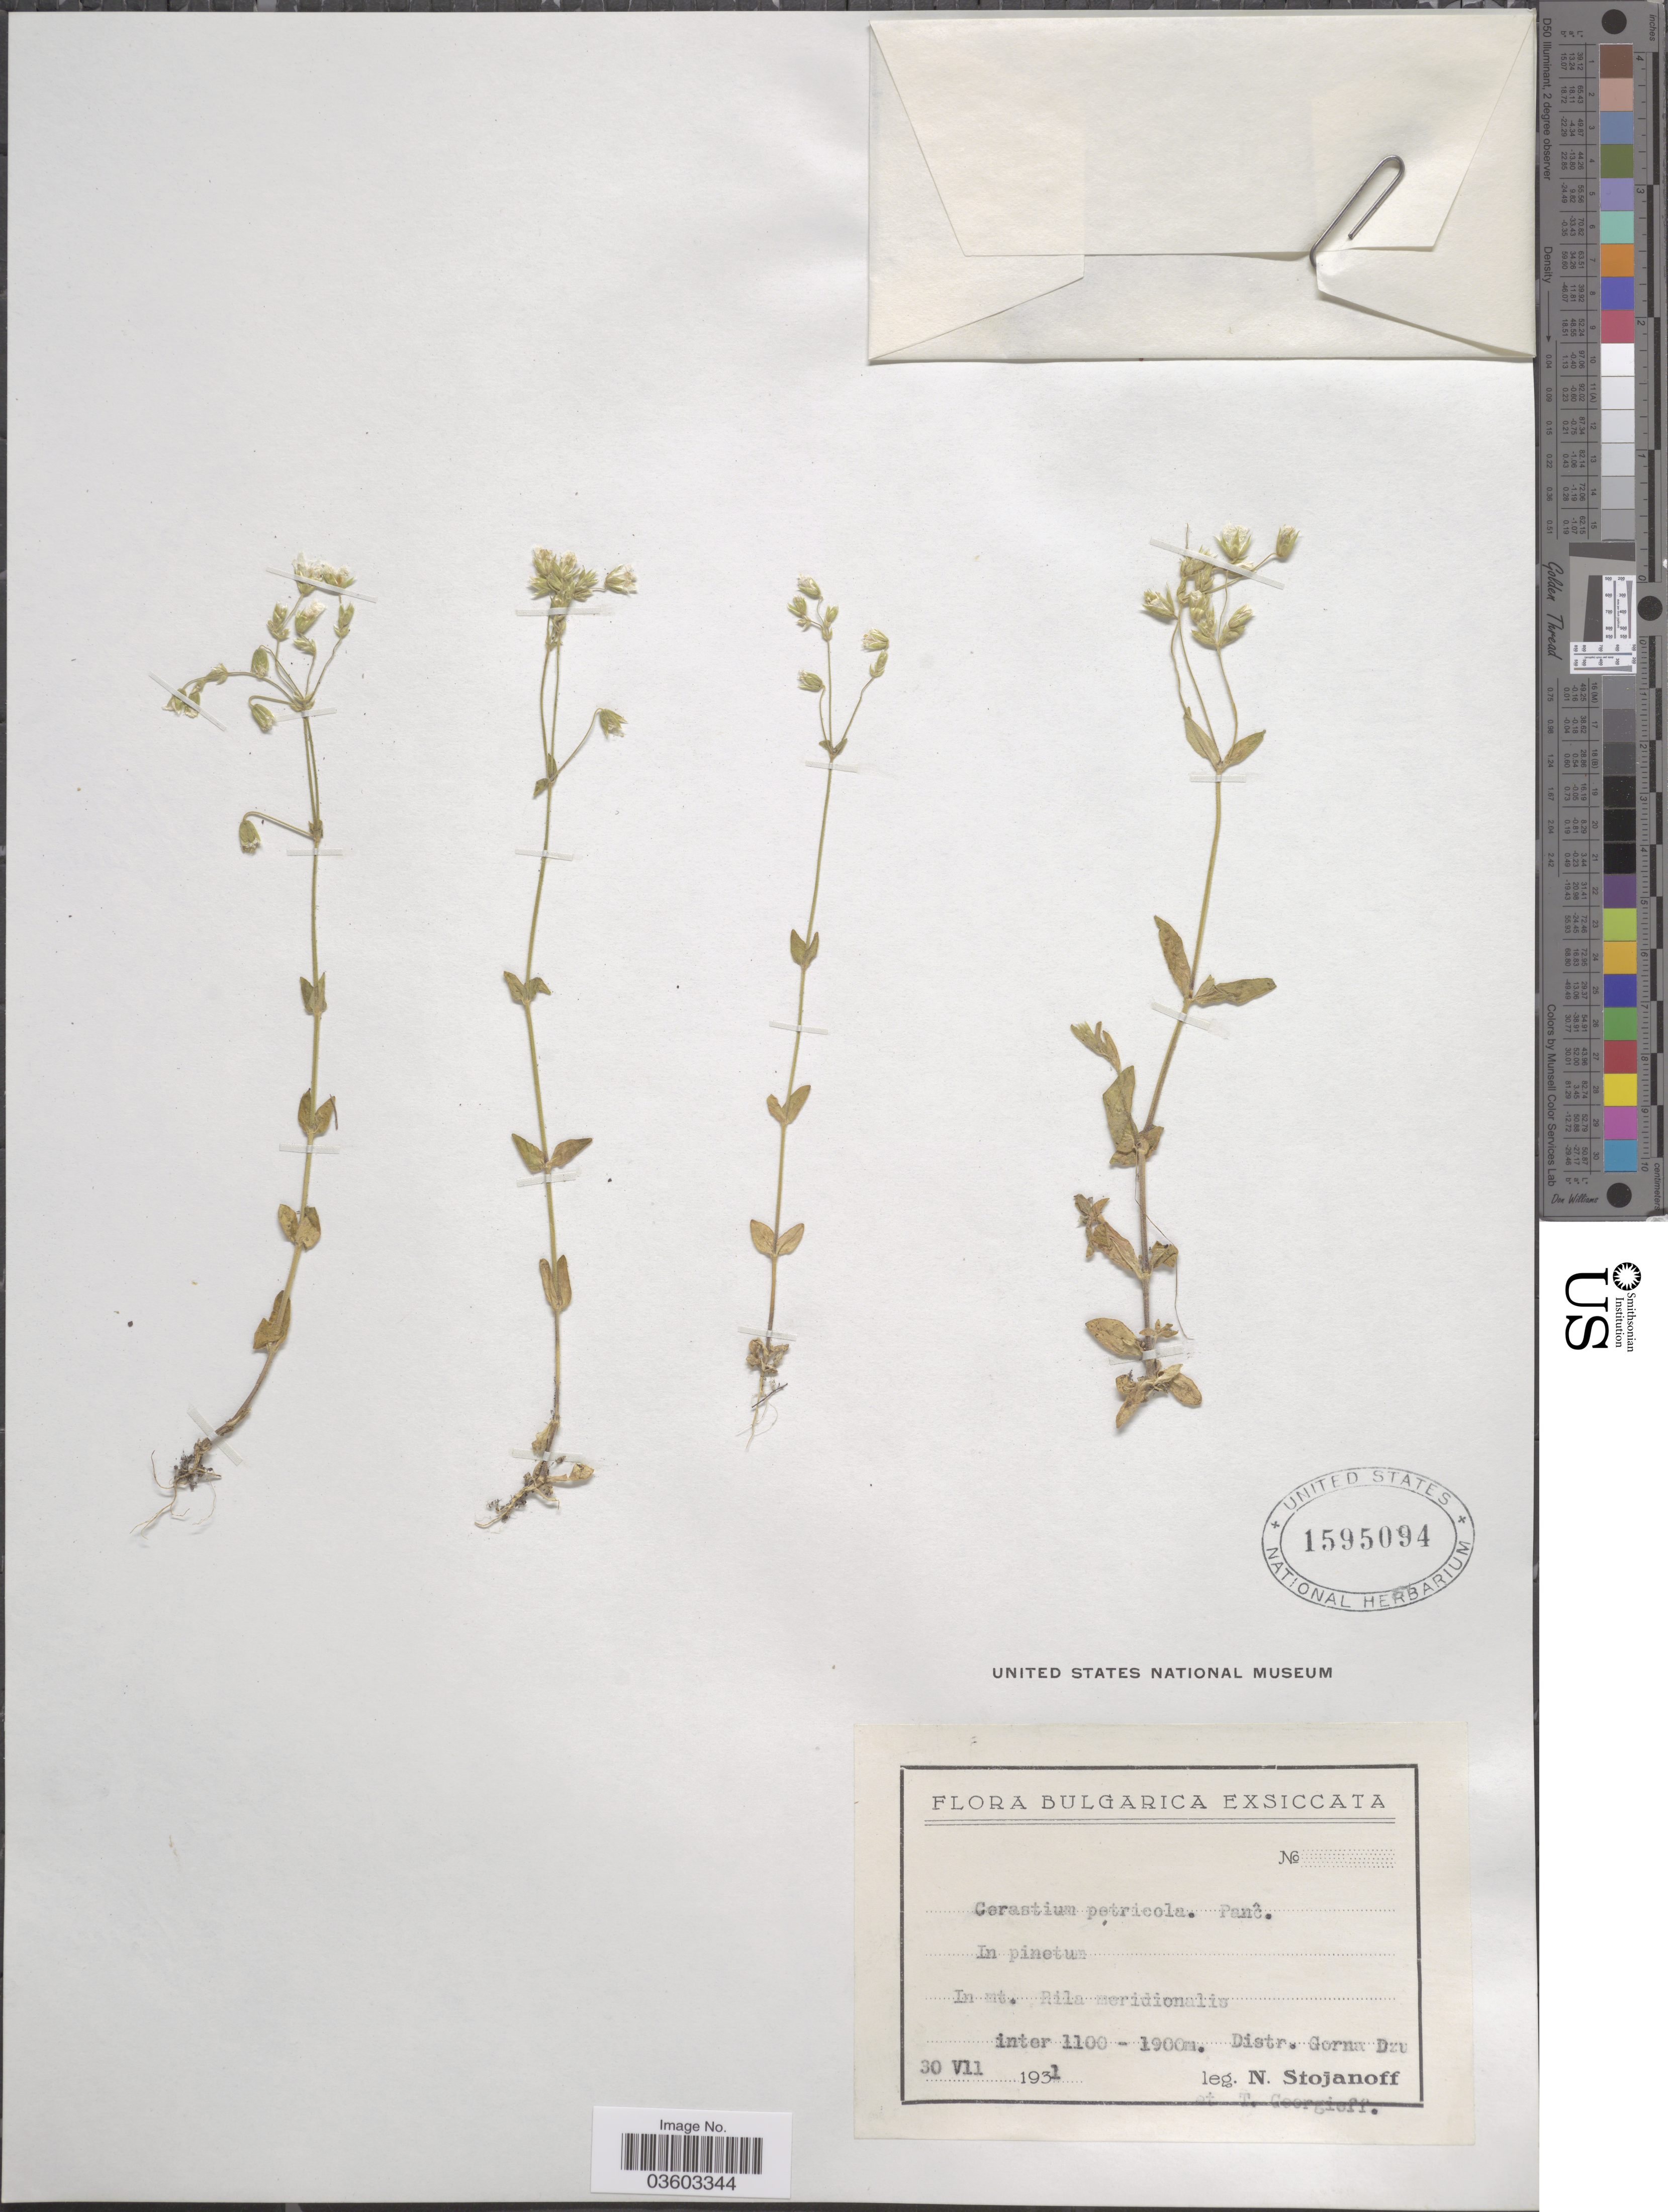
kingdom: Plantae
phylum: Tracheophyta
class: Magnoliopsida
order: Caryophyllales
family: Caryophyllaceae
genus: Cerastium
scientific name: Cerastium petricola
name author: Pančić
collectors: N. Stojanoff & T. Georgieff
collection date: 1931-07-30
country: Bulgaria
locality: Bulgarica. In mt. Rila meridionalis. Distr. Gorna Dzu [illegible text].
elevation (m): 1100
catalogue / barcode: US 1595094